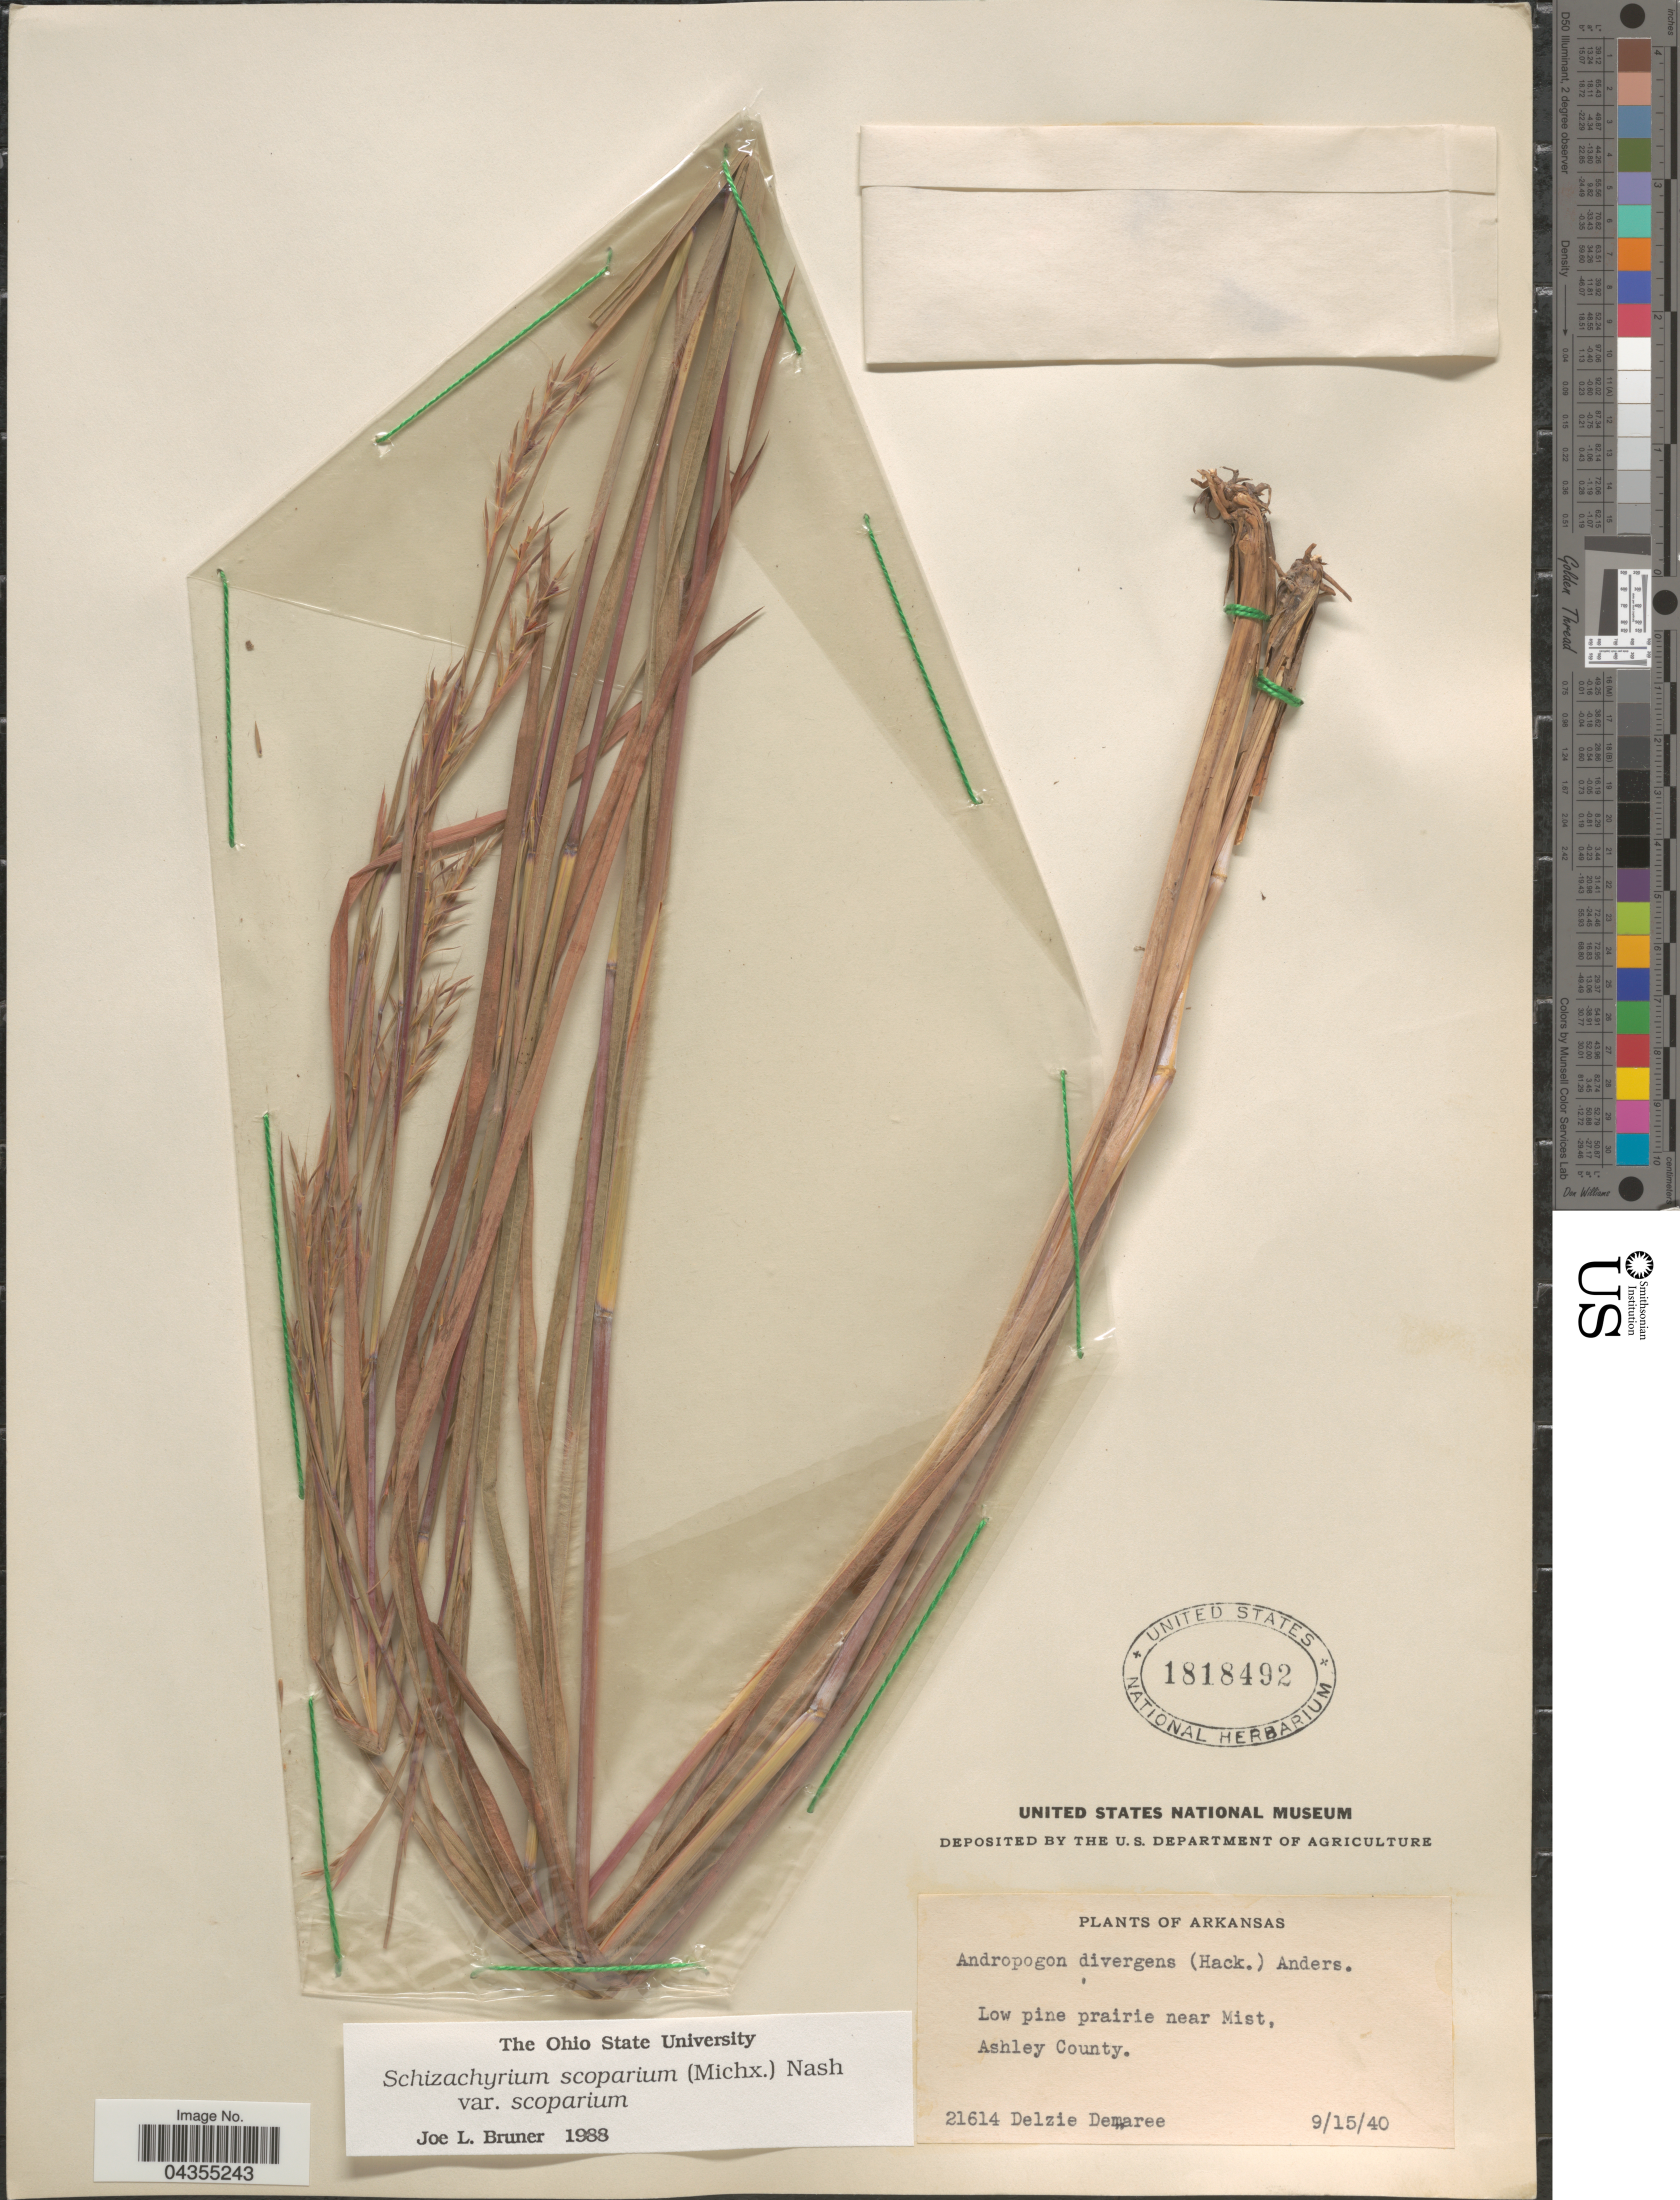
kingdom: Plantae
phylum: Tracheophyta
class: Liliopsida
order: Poales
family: Poaceae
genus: Schizachyrium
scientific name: Schizachyrium scoparium var. scoparium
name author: (Michx.) Nash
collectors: D. Demaree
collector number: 21614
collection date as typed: Transcribed d/m/y: 15/9/40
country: United States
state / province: Arkansas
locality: Low pine prairie near Mist, Ashley County.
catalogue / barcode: US 1818492